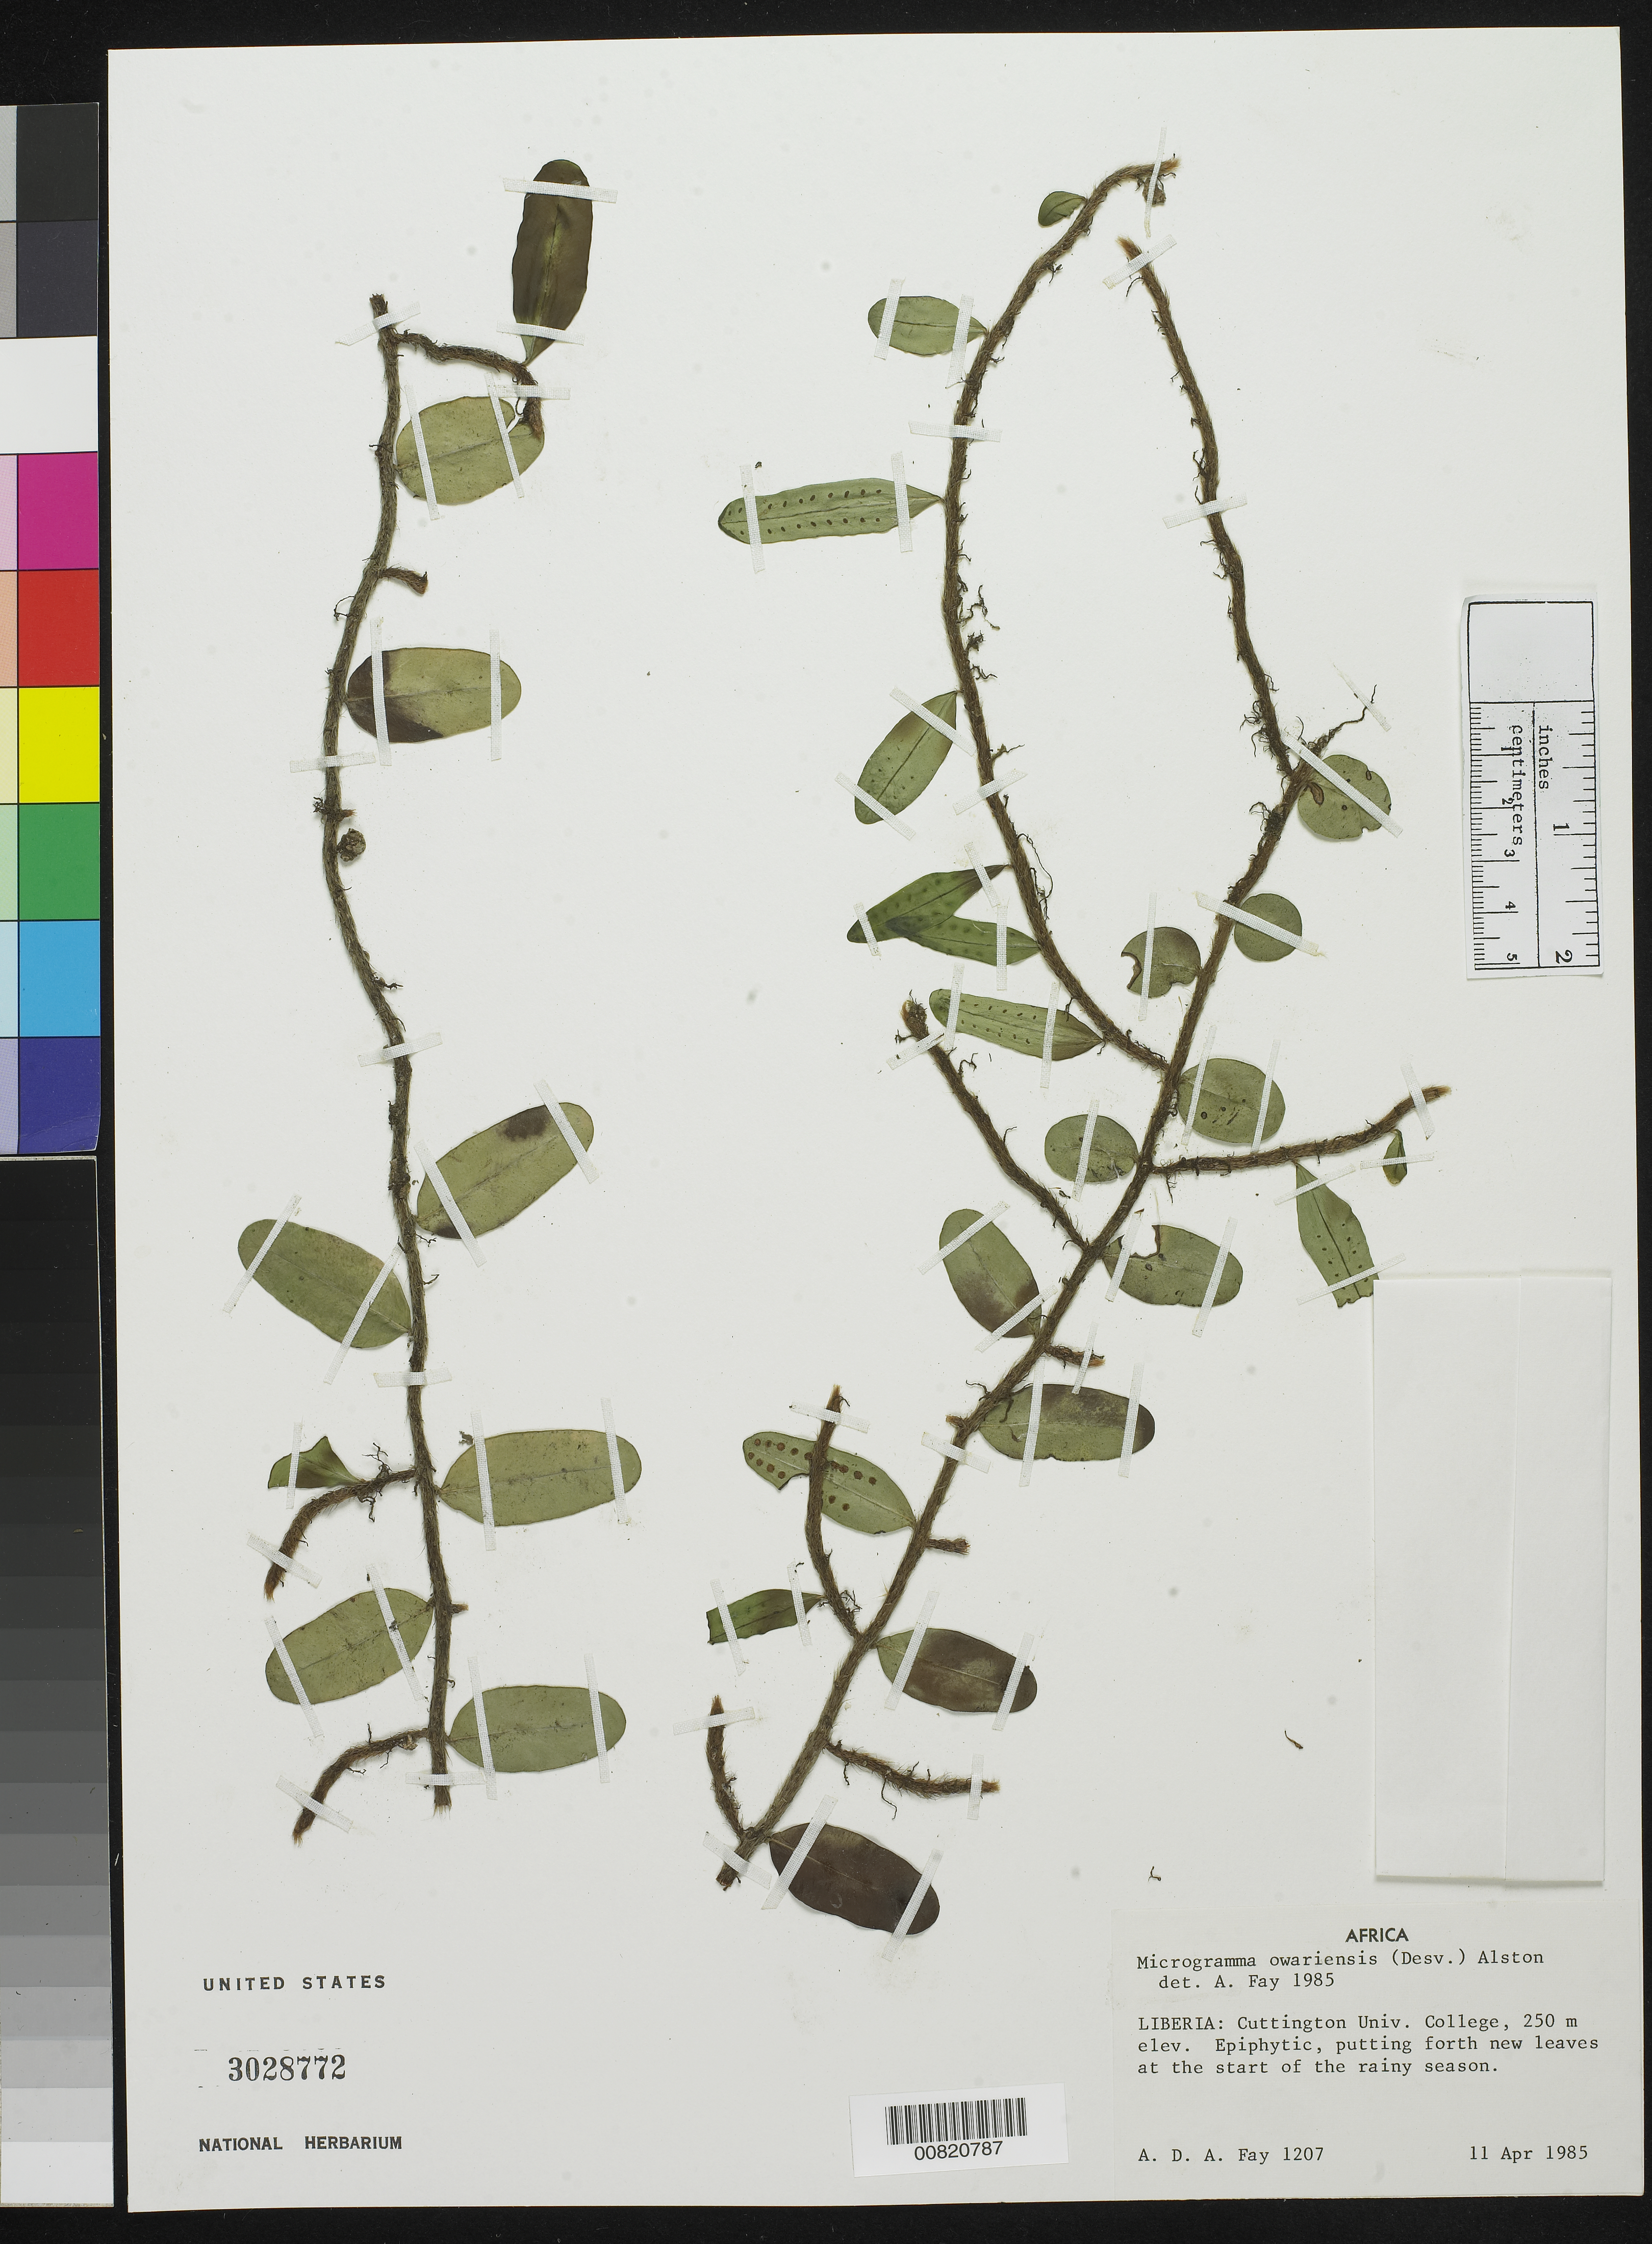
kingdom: Plantae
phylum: Tracheophyta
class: Polypodiopsida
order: Polypodiales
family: Polypodiaceae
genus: Microgramma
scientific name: Microgramma owariensis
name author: (Desv.) Alston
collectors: A. Fay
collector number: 1207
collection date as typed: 11 Apr 1985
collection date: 1985-04-11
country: Liberia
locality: Cuttington Univ. College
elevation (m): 250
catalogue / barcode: US 3028772